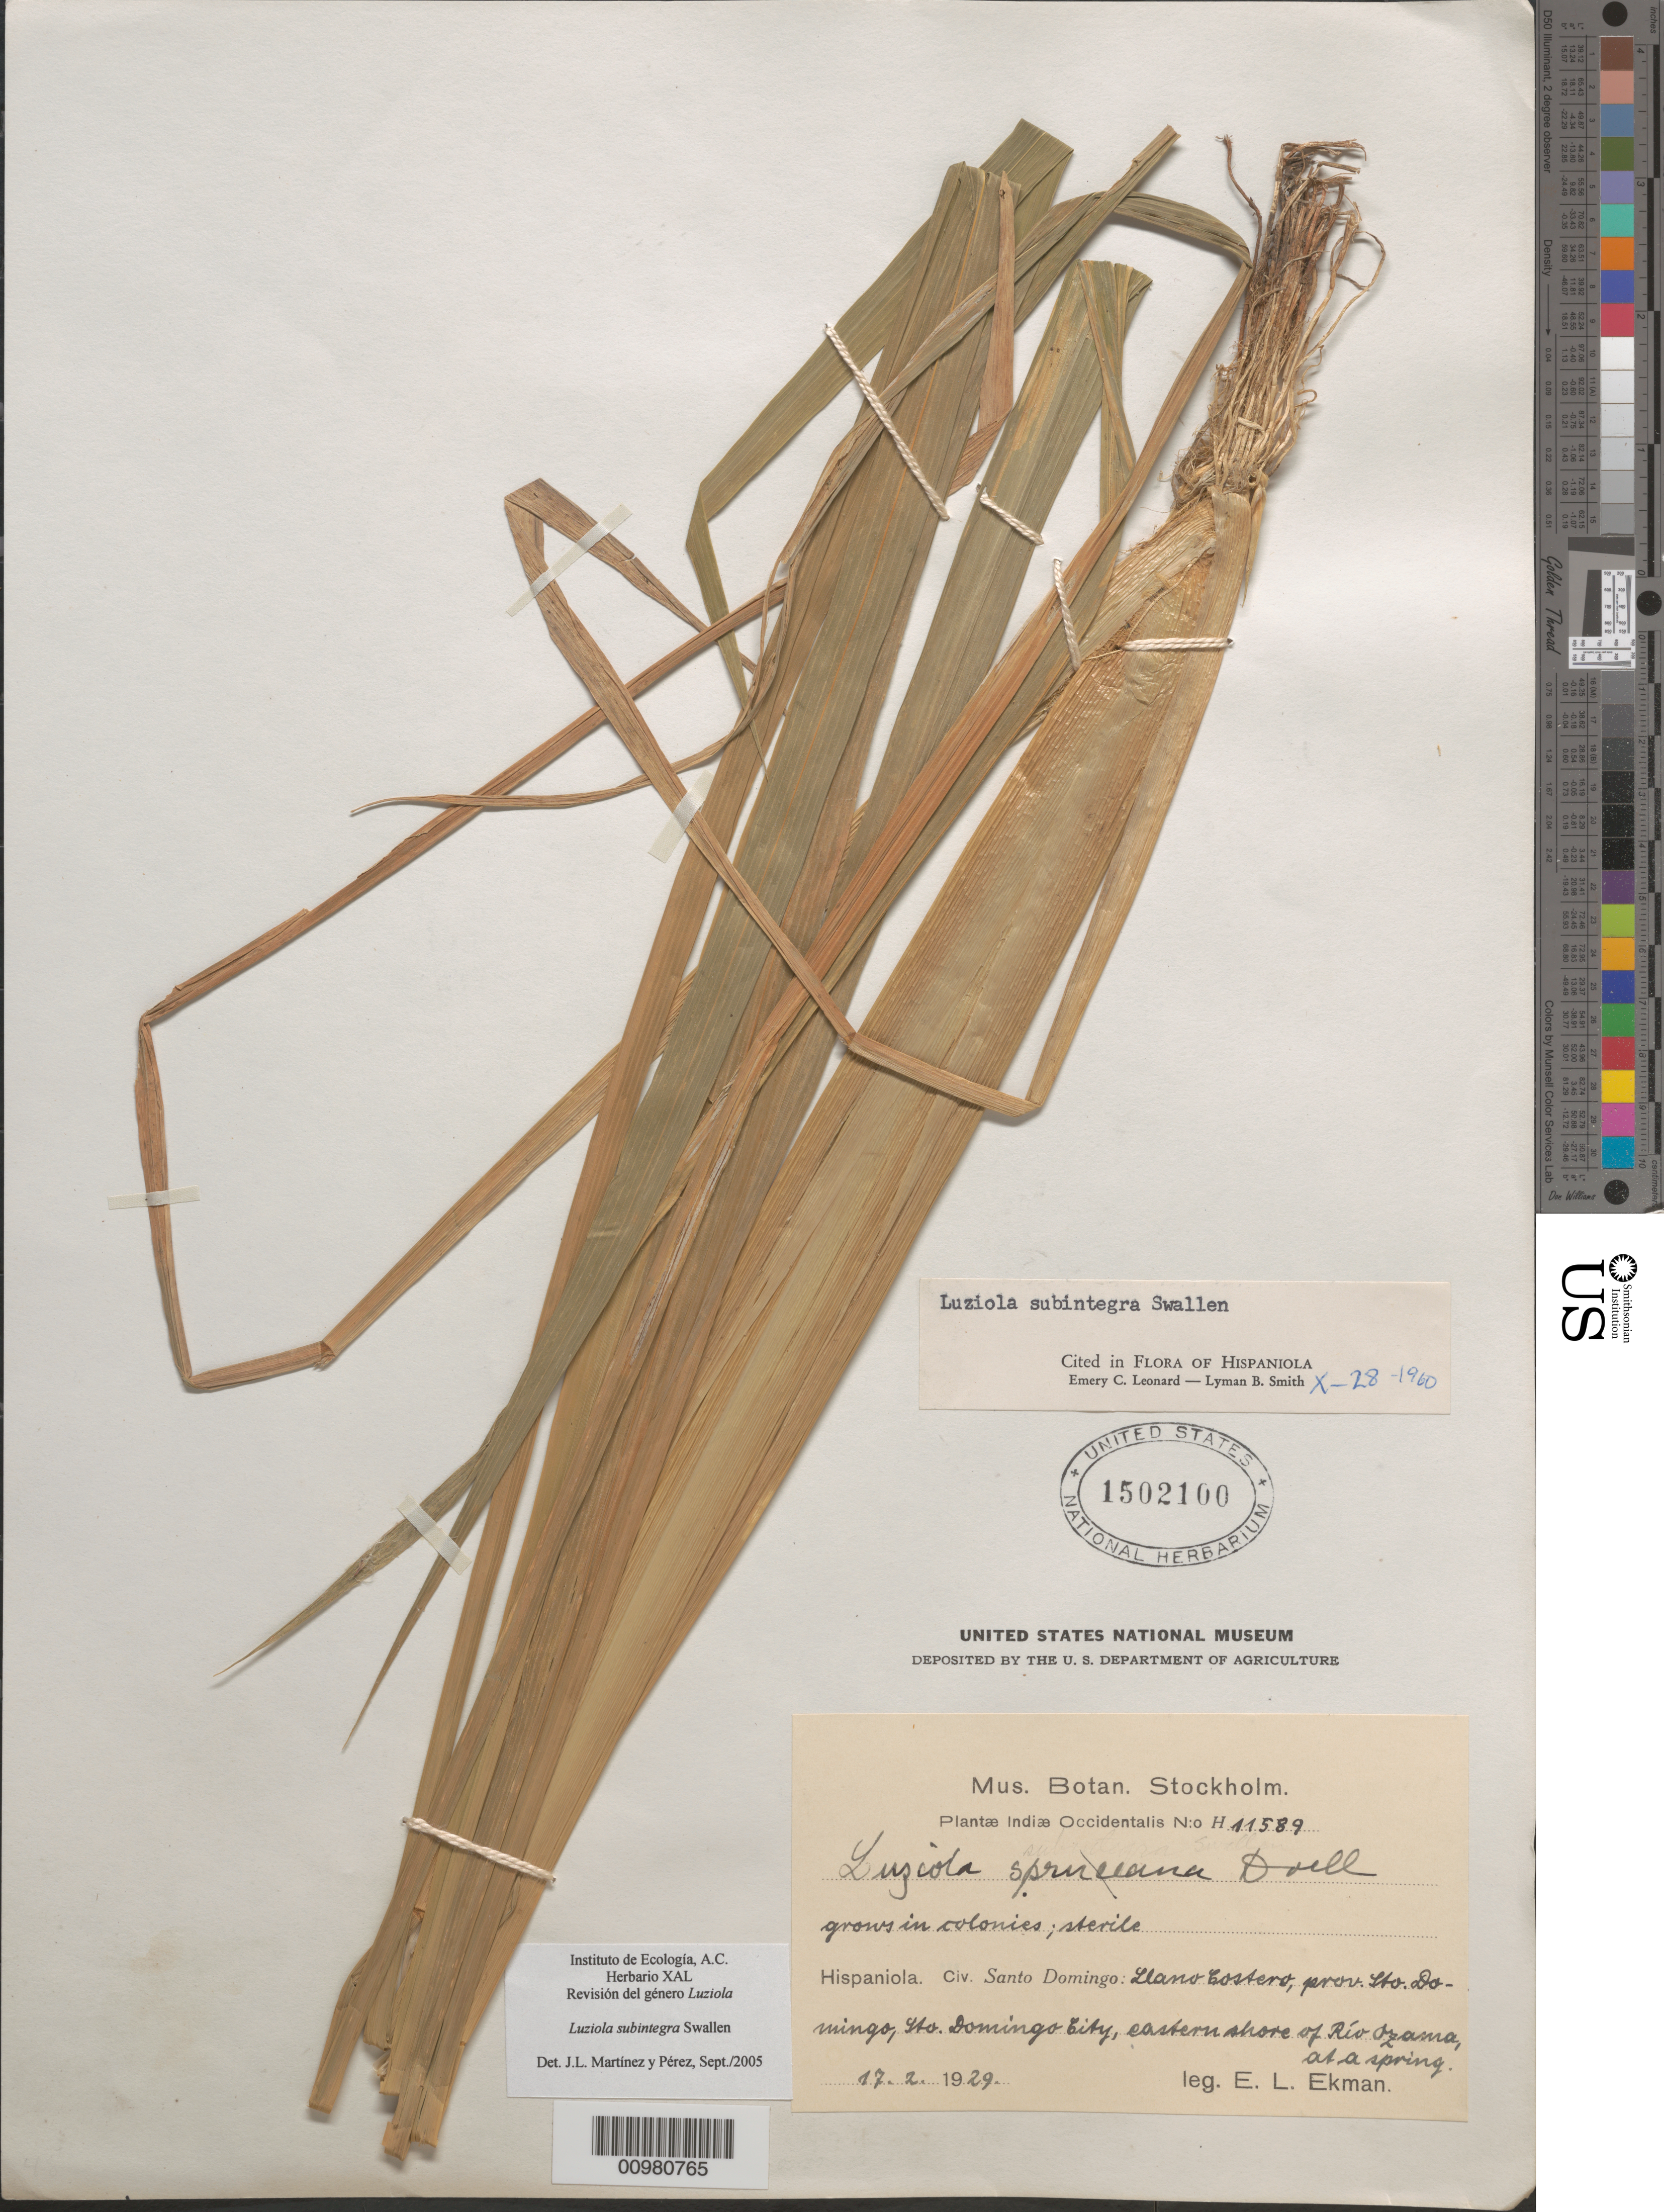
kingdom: Plantae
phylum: Tracheophyta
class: Liliopsida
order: Poales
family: Poaceae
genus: Luziola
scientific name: Luziola subintegra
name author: Swallen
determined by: Martinez Perez, J. L.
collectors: E. L. Ekman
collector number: H 11589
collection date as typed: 17 Feb 1929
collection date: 1929-02-17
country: Dominican Republic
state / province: Santo Domingo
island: Hispaniola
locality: Llano Costero, Santo Domingo City, eastern shore of Río Ozama.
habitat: At a spring.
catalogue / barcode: US 1502100